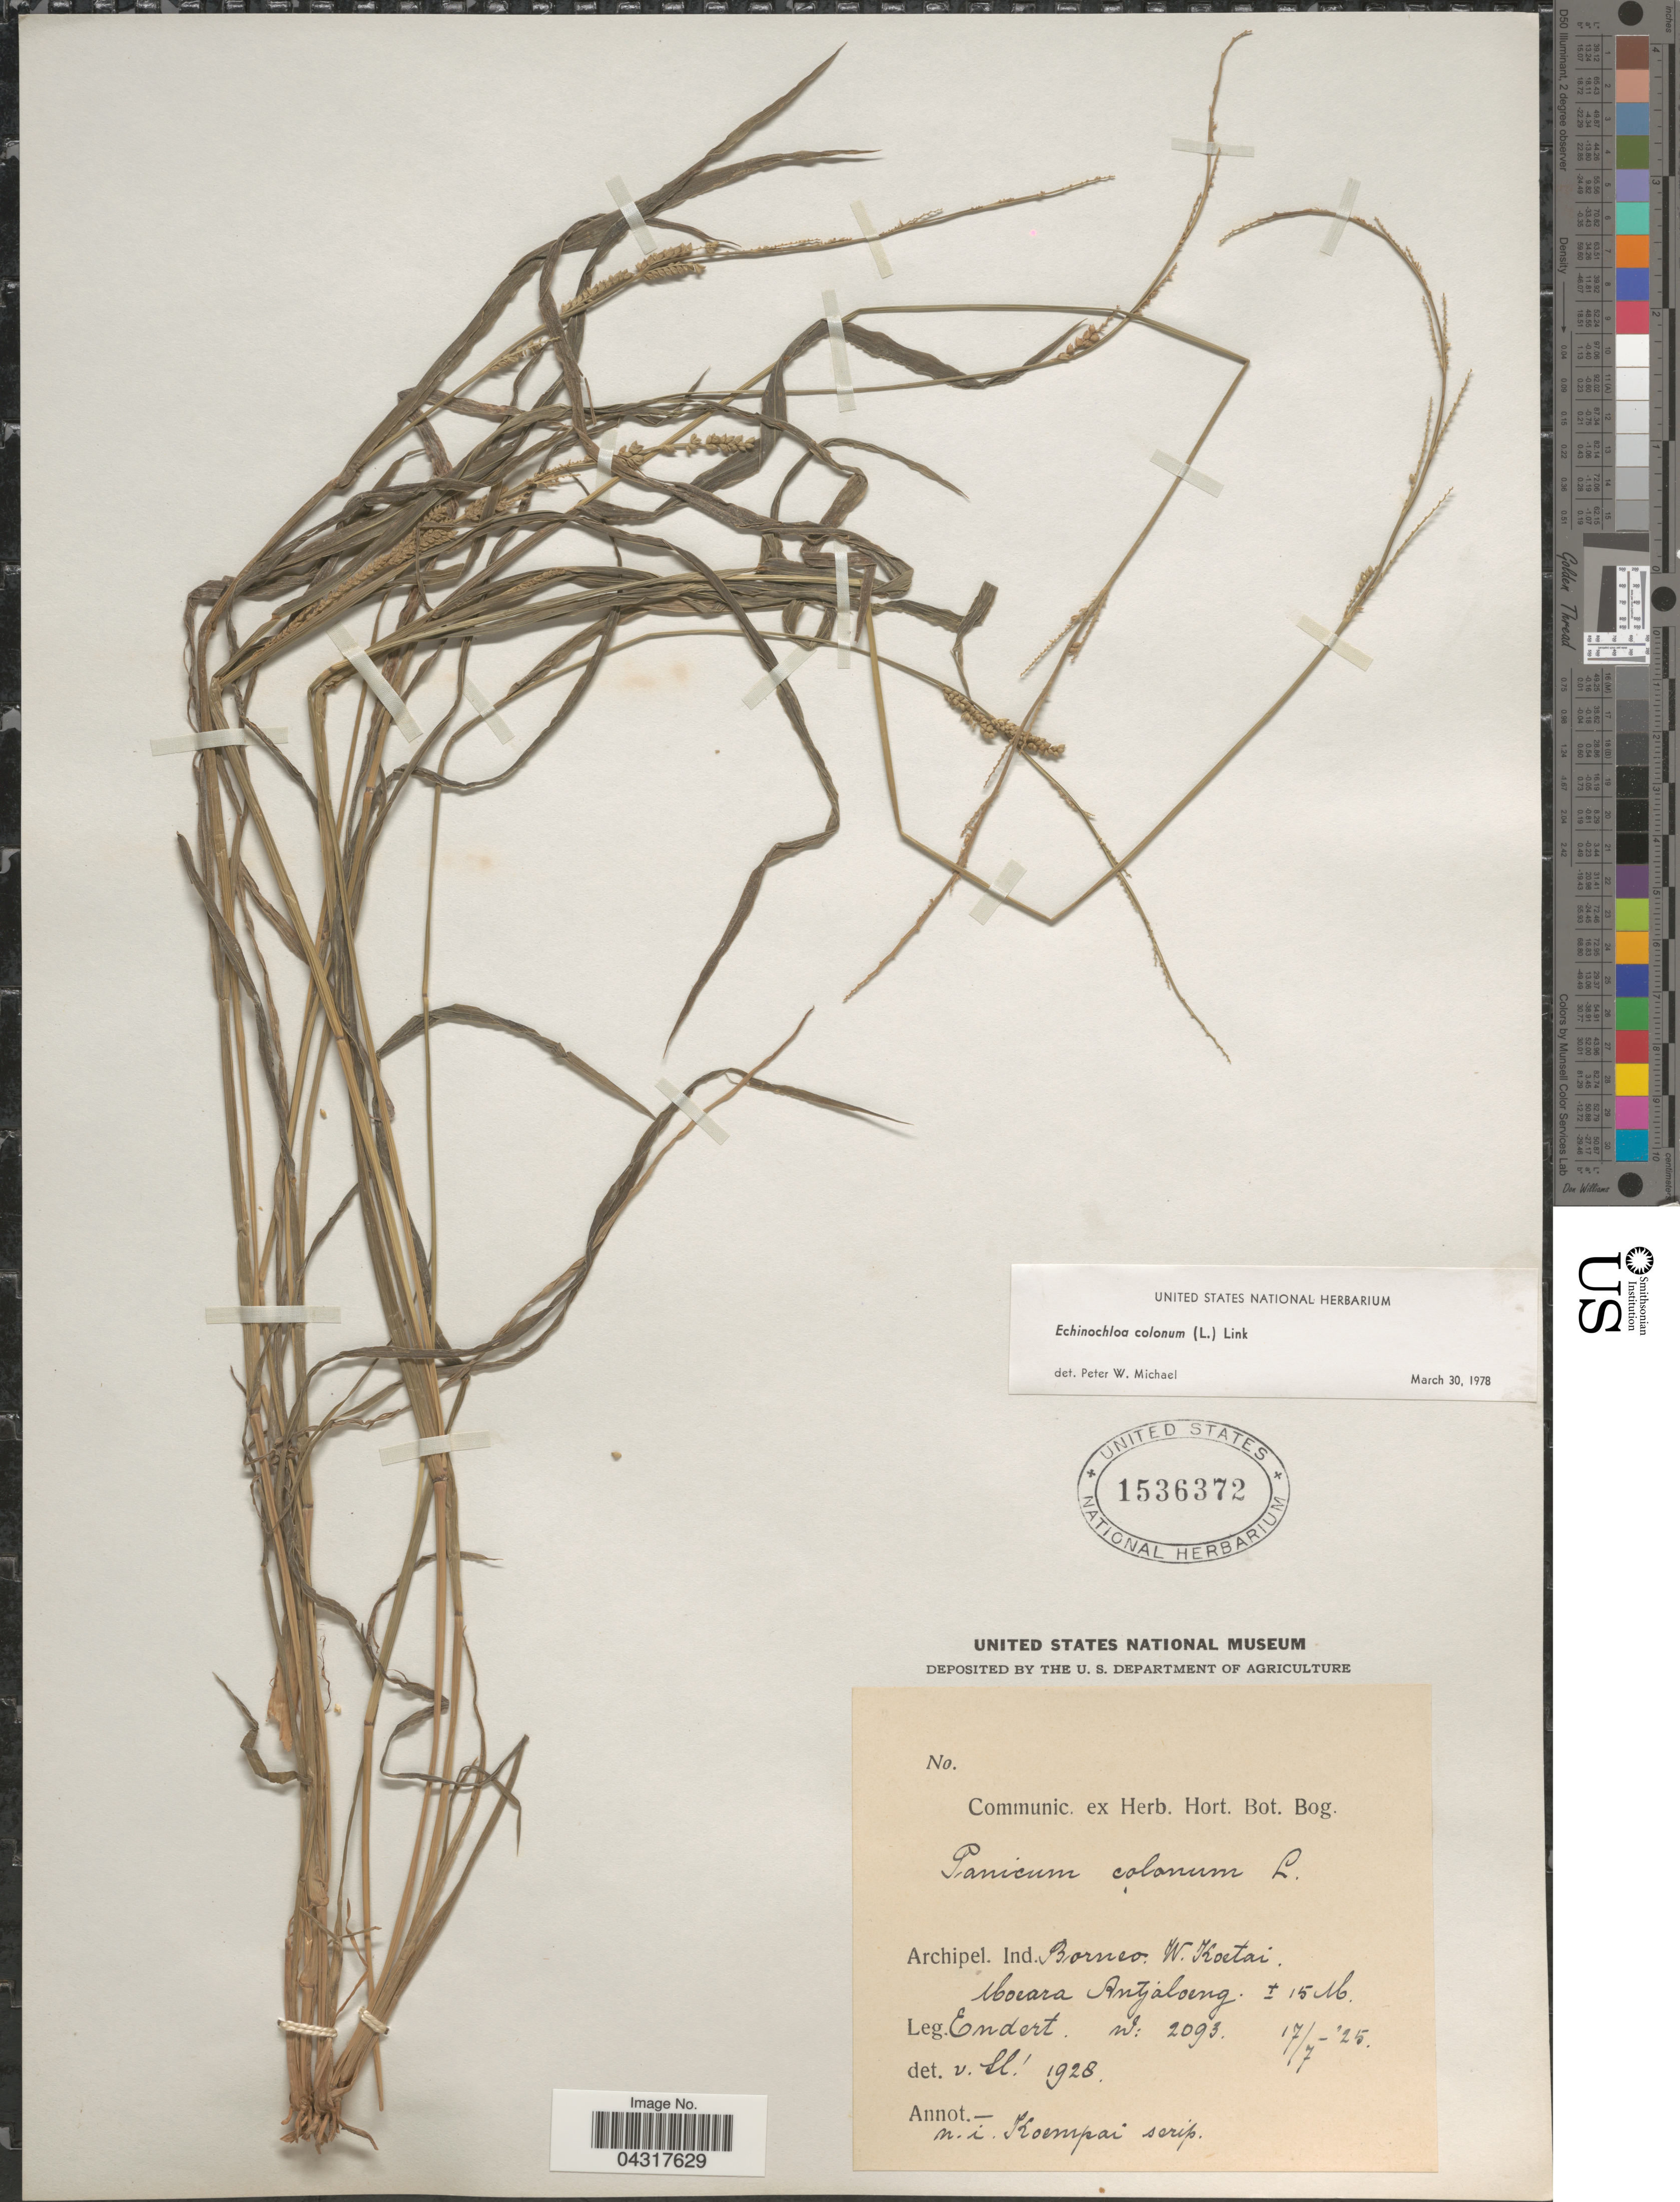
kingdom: Plantae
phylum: Tracheophyta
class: Liliopsida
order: Poales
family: Poaceae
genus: Echinochloa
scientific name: Echinochloa colona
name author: (L.) Link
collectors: Endert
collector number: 2093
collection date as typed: Transcribed d/m/y: 17/7/25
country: Indonesia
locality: Archipel. Ind. Borneo. W. Koetai. Moeara Antjaloeng.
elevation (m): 15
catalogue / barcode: US 1536372